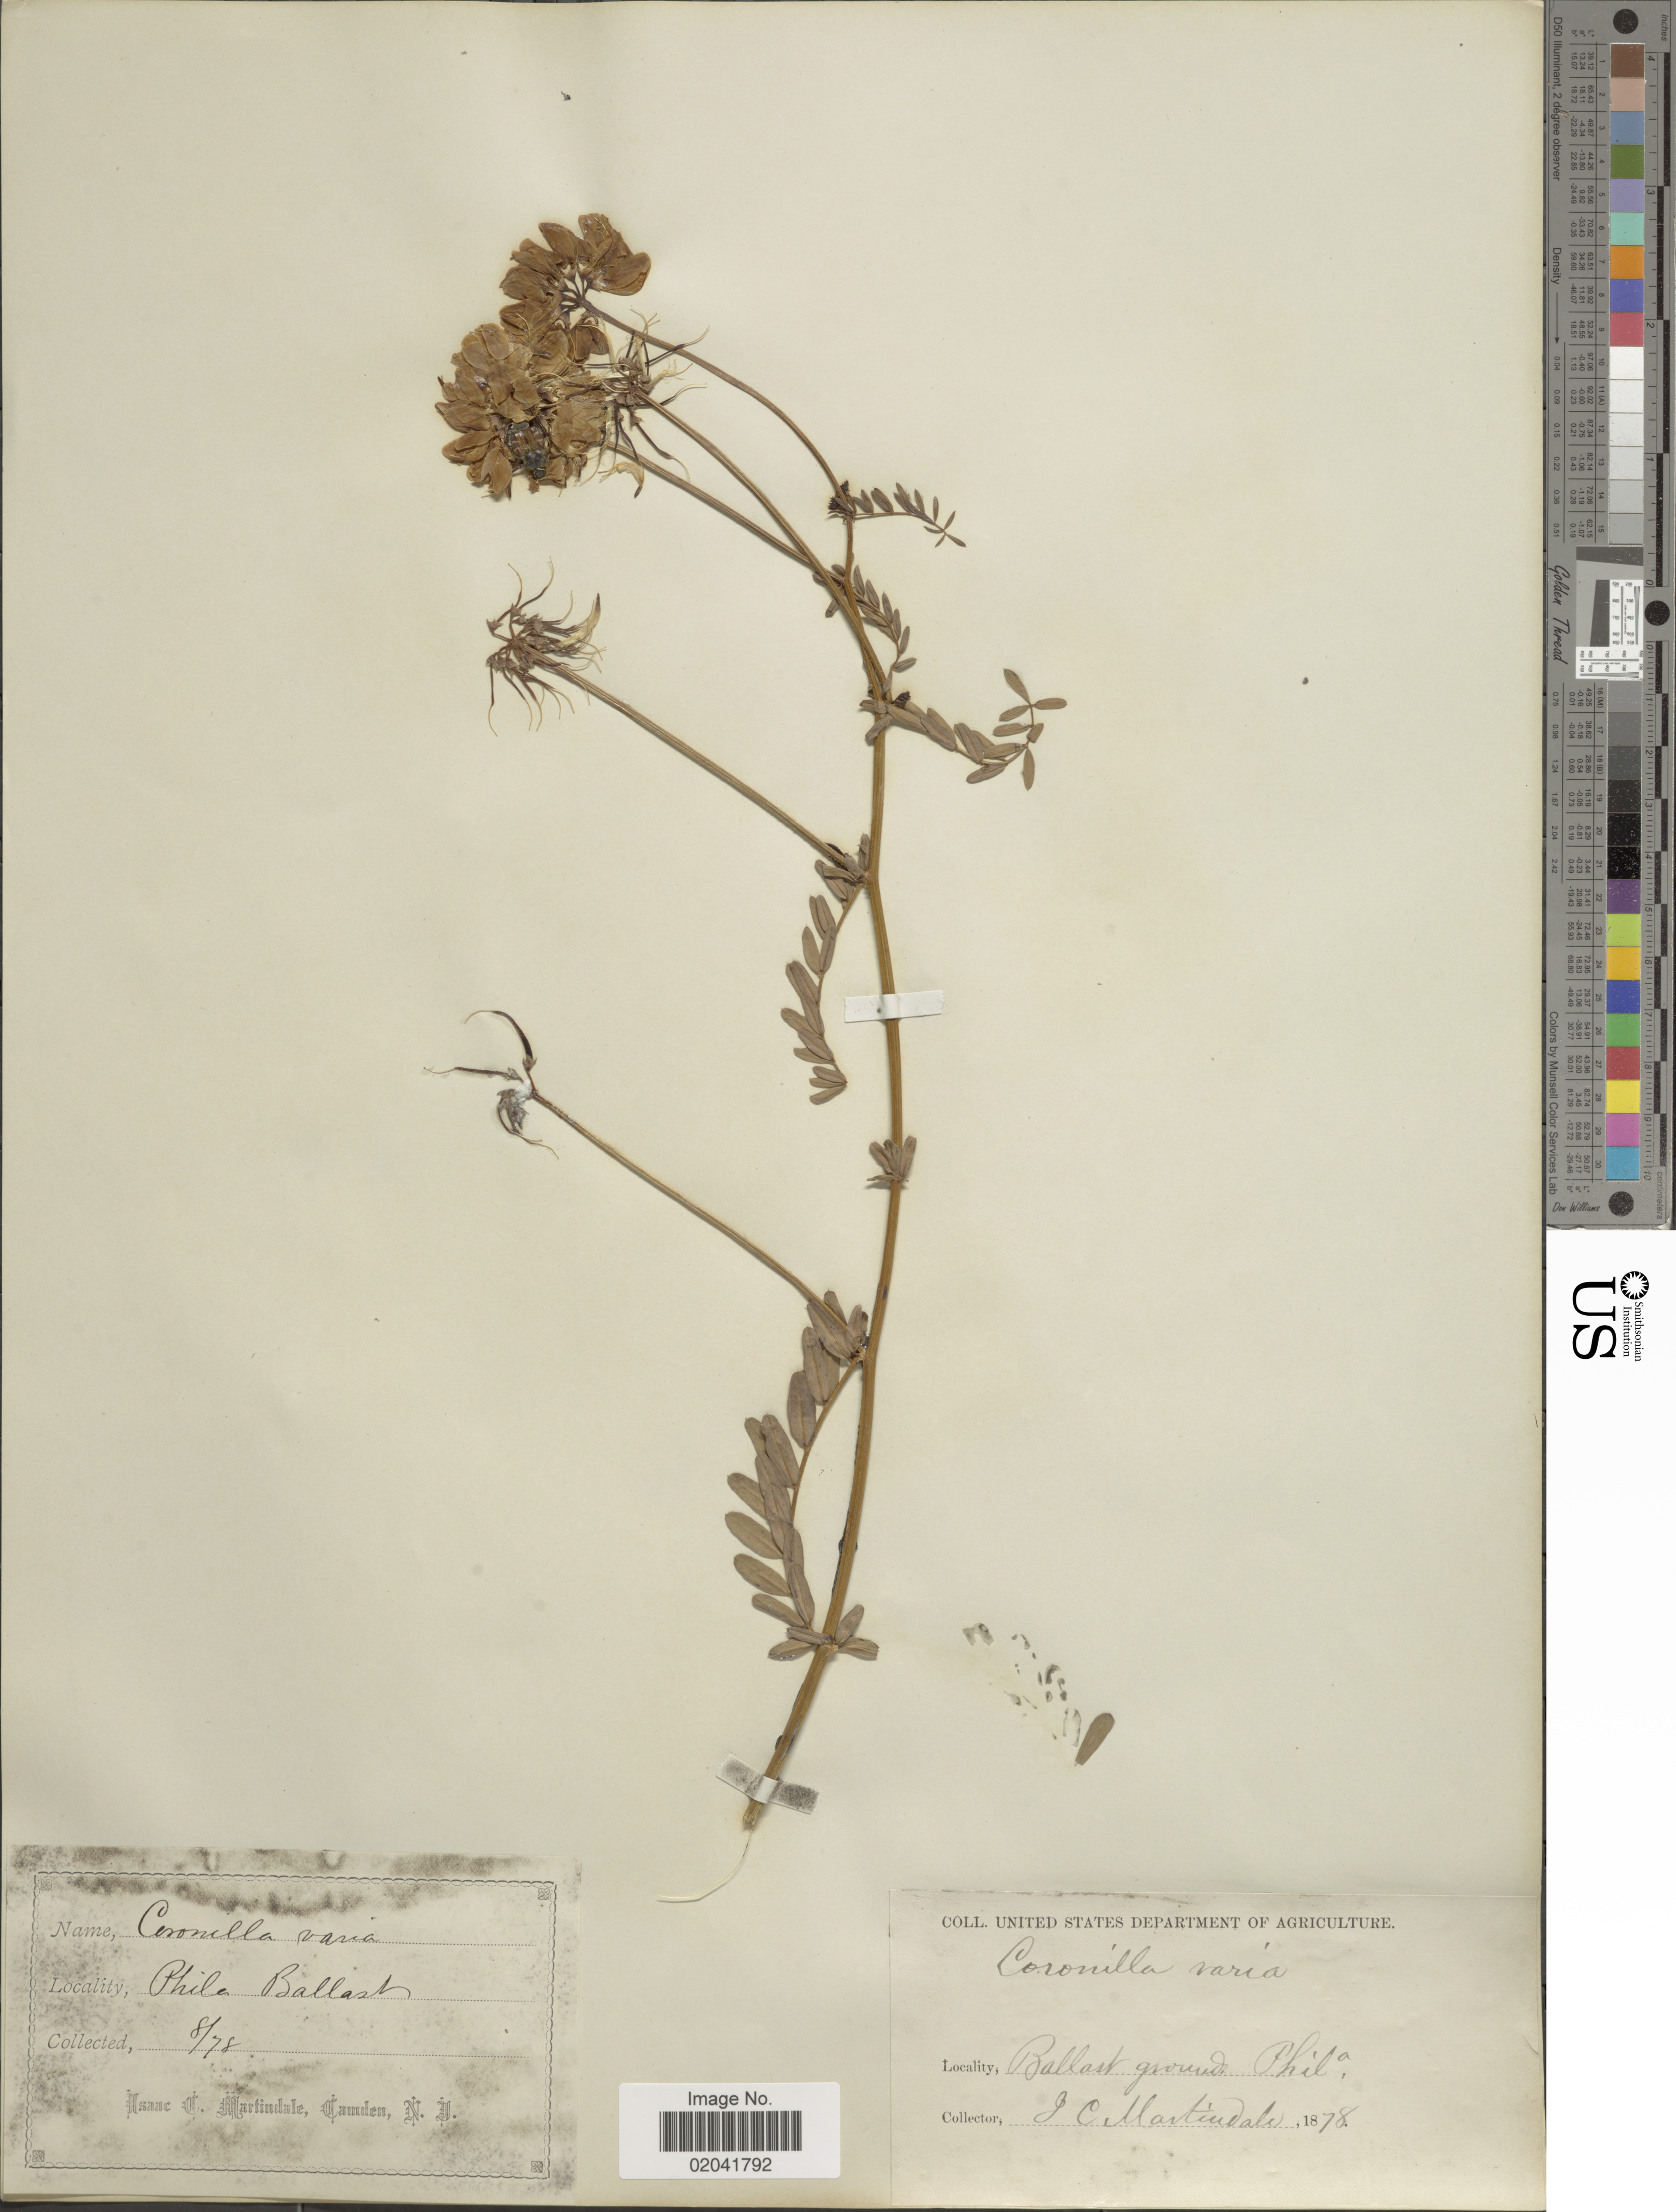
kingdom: Plantae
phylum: Tracheophyta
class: Magnoliopsida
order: Fabales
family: Fabaceae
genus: Coronilla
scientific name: Coronilla varia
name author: L.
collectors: I. C. Martindale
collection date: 1878-08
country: United States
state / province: Pennsylvania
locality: Ballast ground Phila